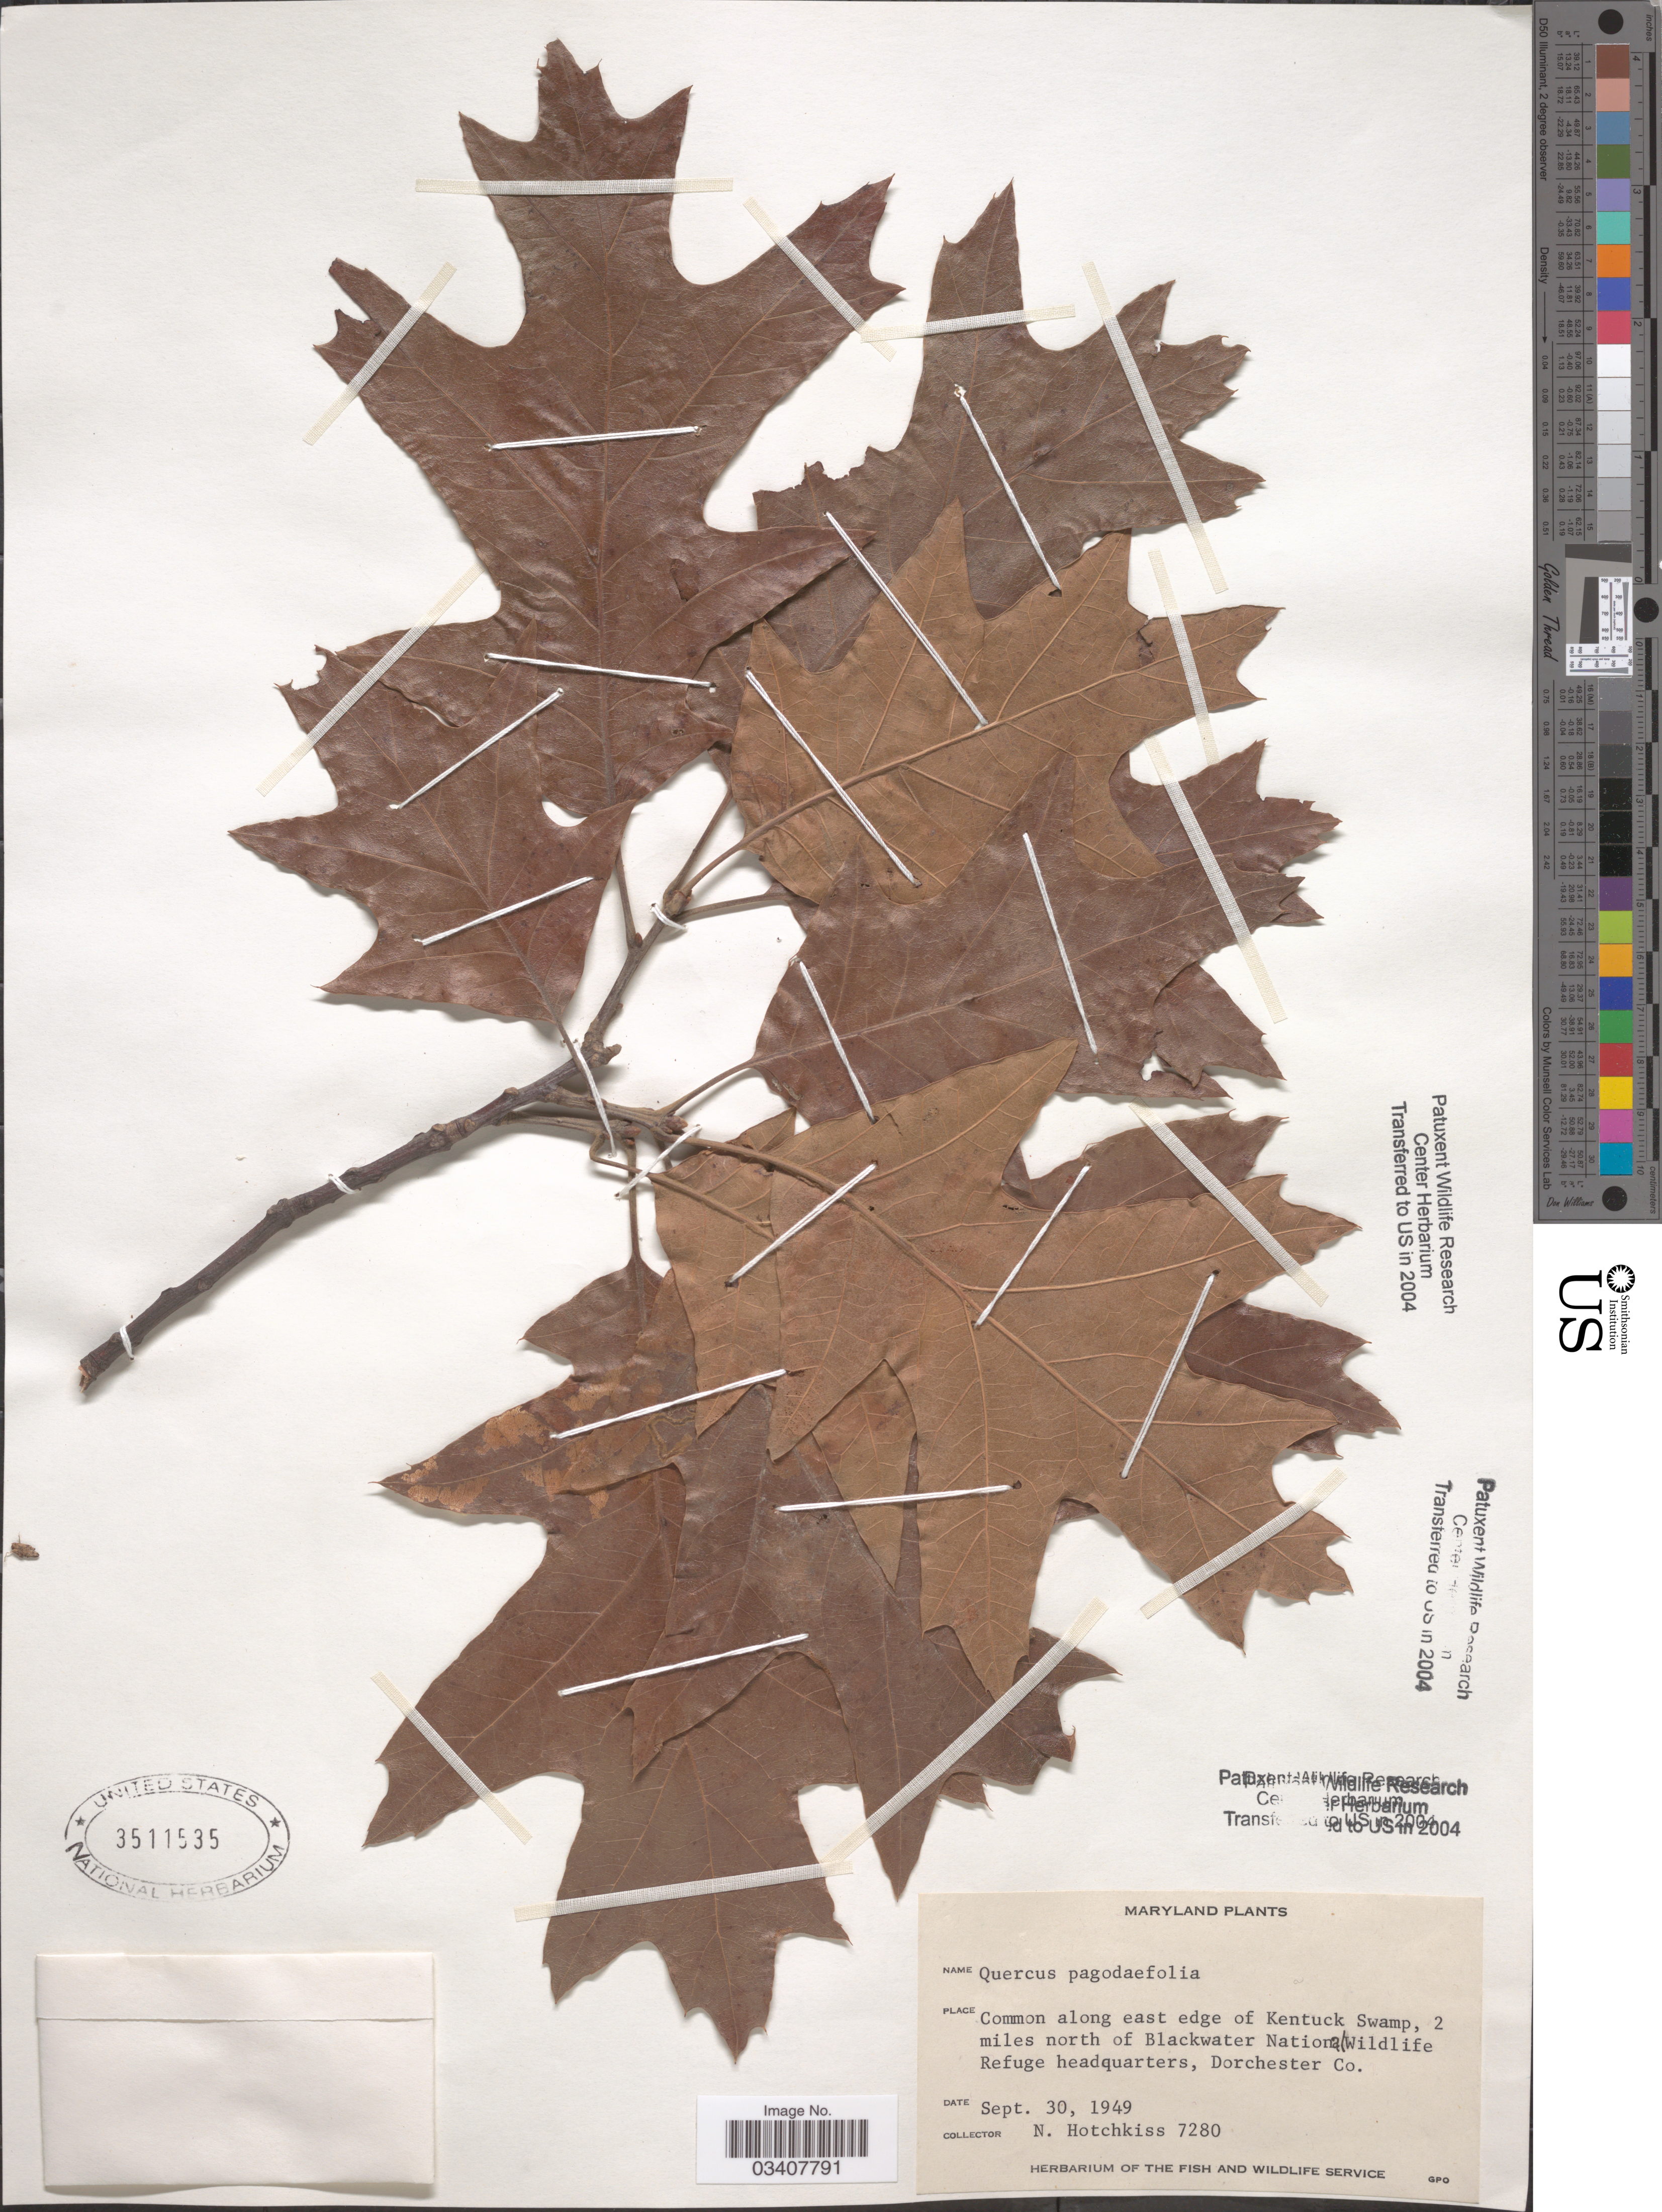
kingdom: Plantae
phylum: Tracheophyta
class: Magnoliopsida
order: Fagales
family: Fagaceae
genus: Quercus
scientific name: Quercus pagodifolia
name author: (Elliott) Ashe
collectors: N. Hotchkiss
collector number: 7280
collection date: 1949-09-30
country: United States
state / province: Maryland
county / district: Dorchester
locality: Common along east edge of Kentuck Swamp, 2 miles north of Blackwater National Wildlife Refuge headquarters, Dorchester Co.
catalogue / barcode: US 3511535